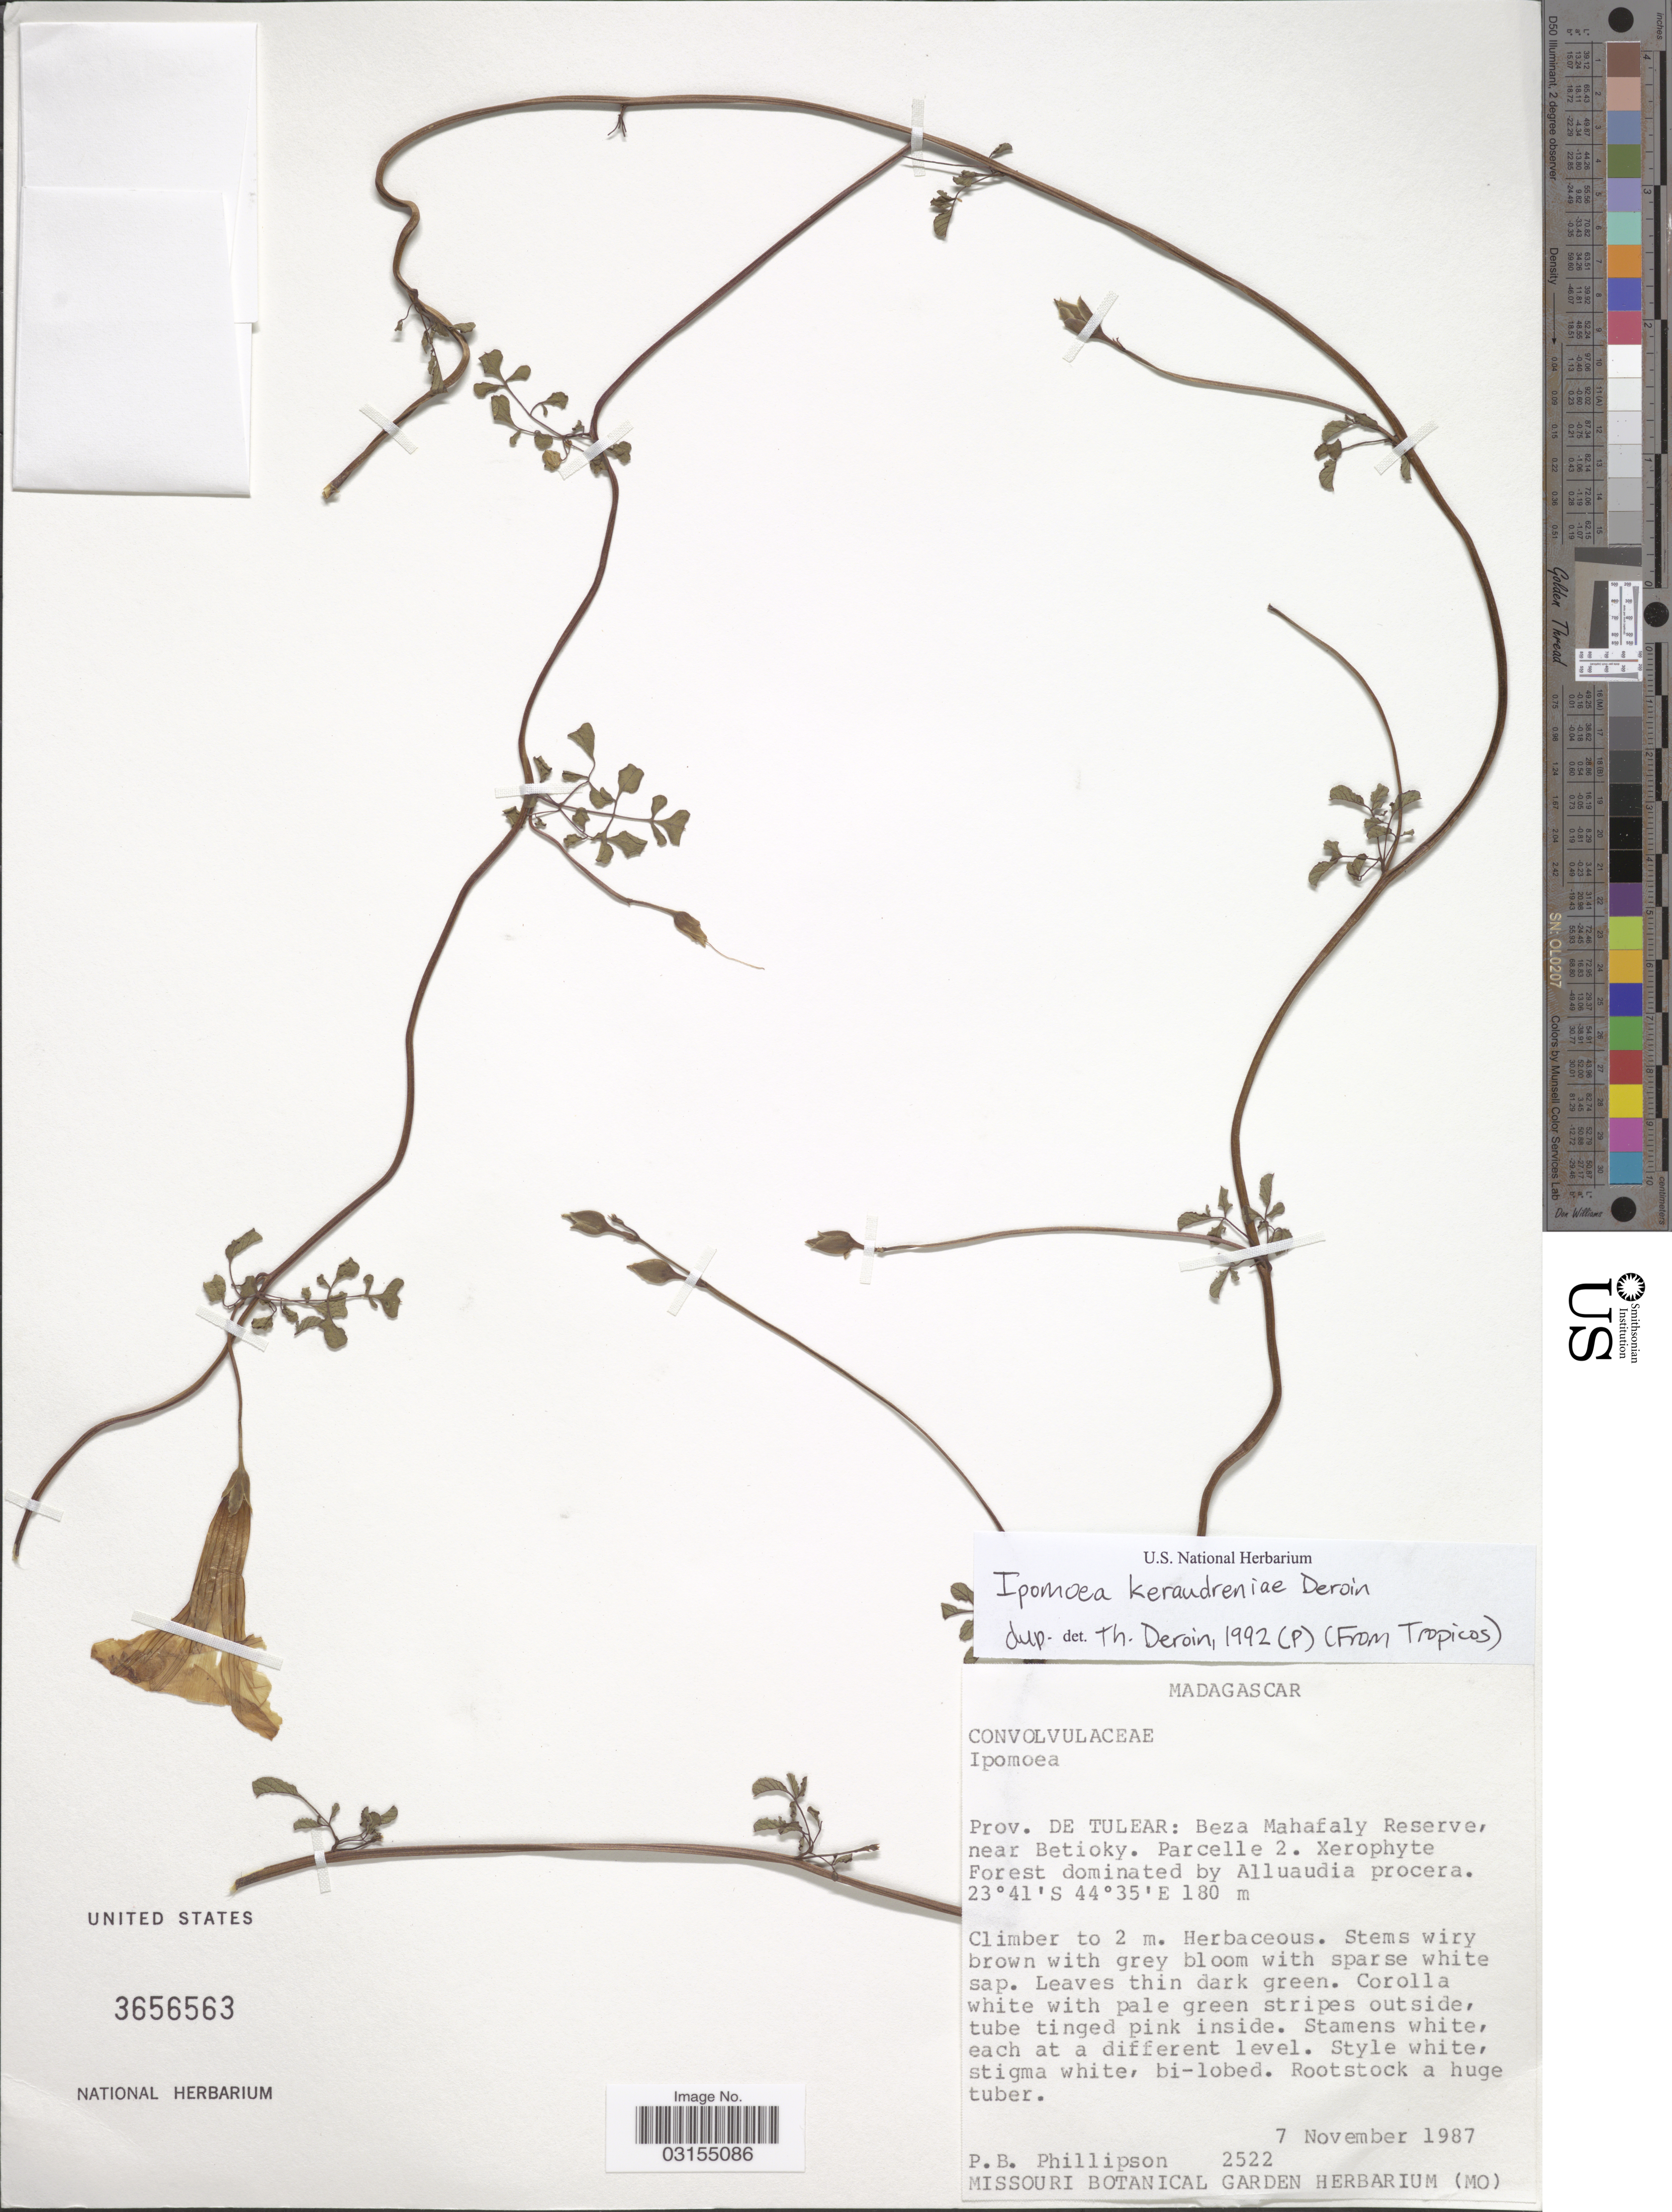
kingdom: Plantae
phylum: Tracheophyta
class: Magnoliopsida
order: Solanales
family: Convolvulaceae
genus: Ipomoea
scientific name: Ipomoea keraudreniae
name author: Deroin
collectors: P. B. Phillipson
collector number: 2522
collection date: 1987-11-07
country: Madagascar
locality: Prov. de Tulear: Beza Mahafaly Reserve, near Betioky. Parcelle 2.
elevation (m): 180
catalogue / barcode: US 3656563